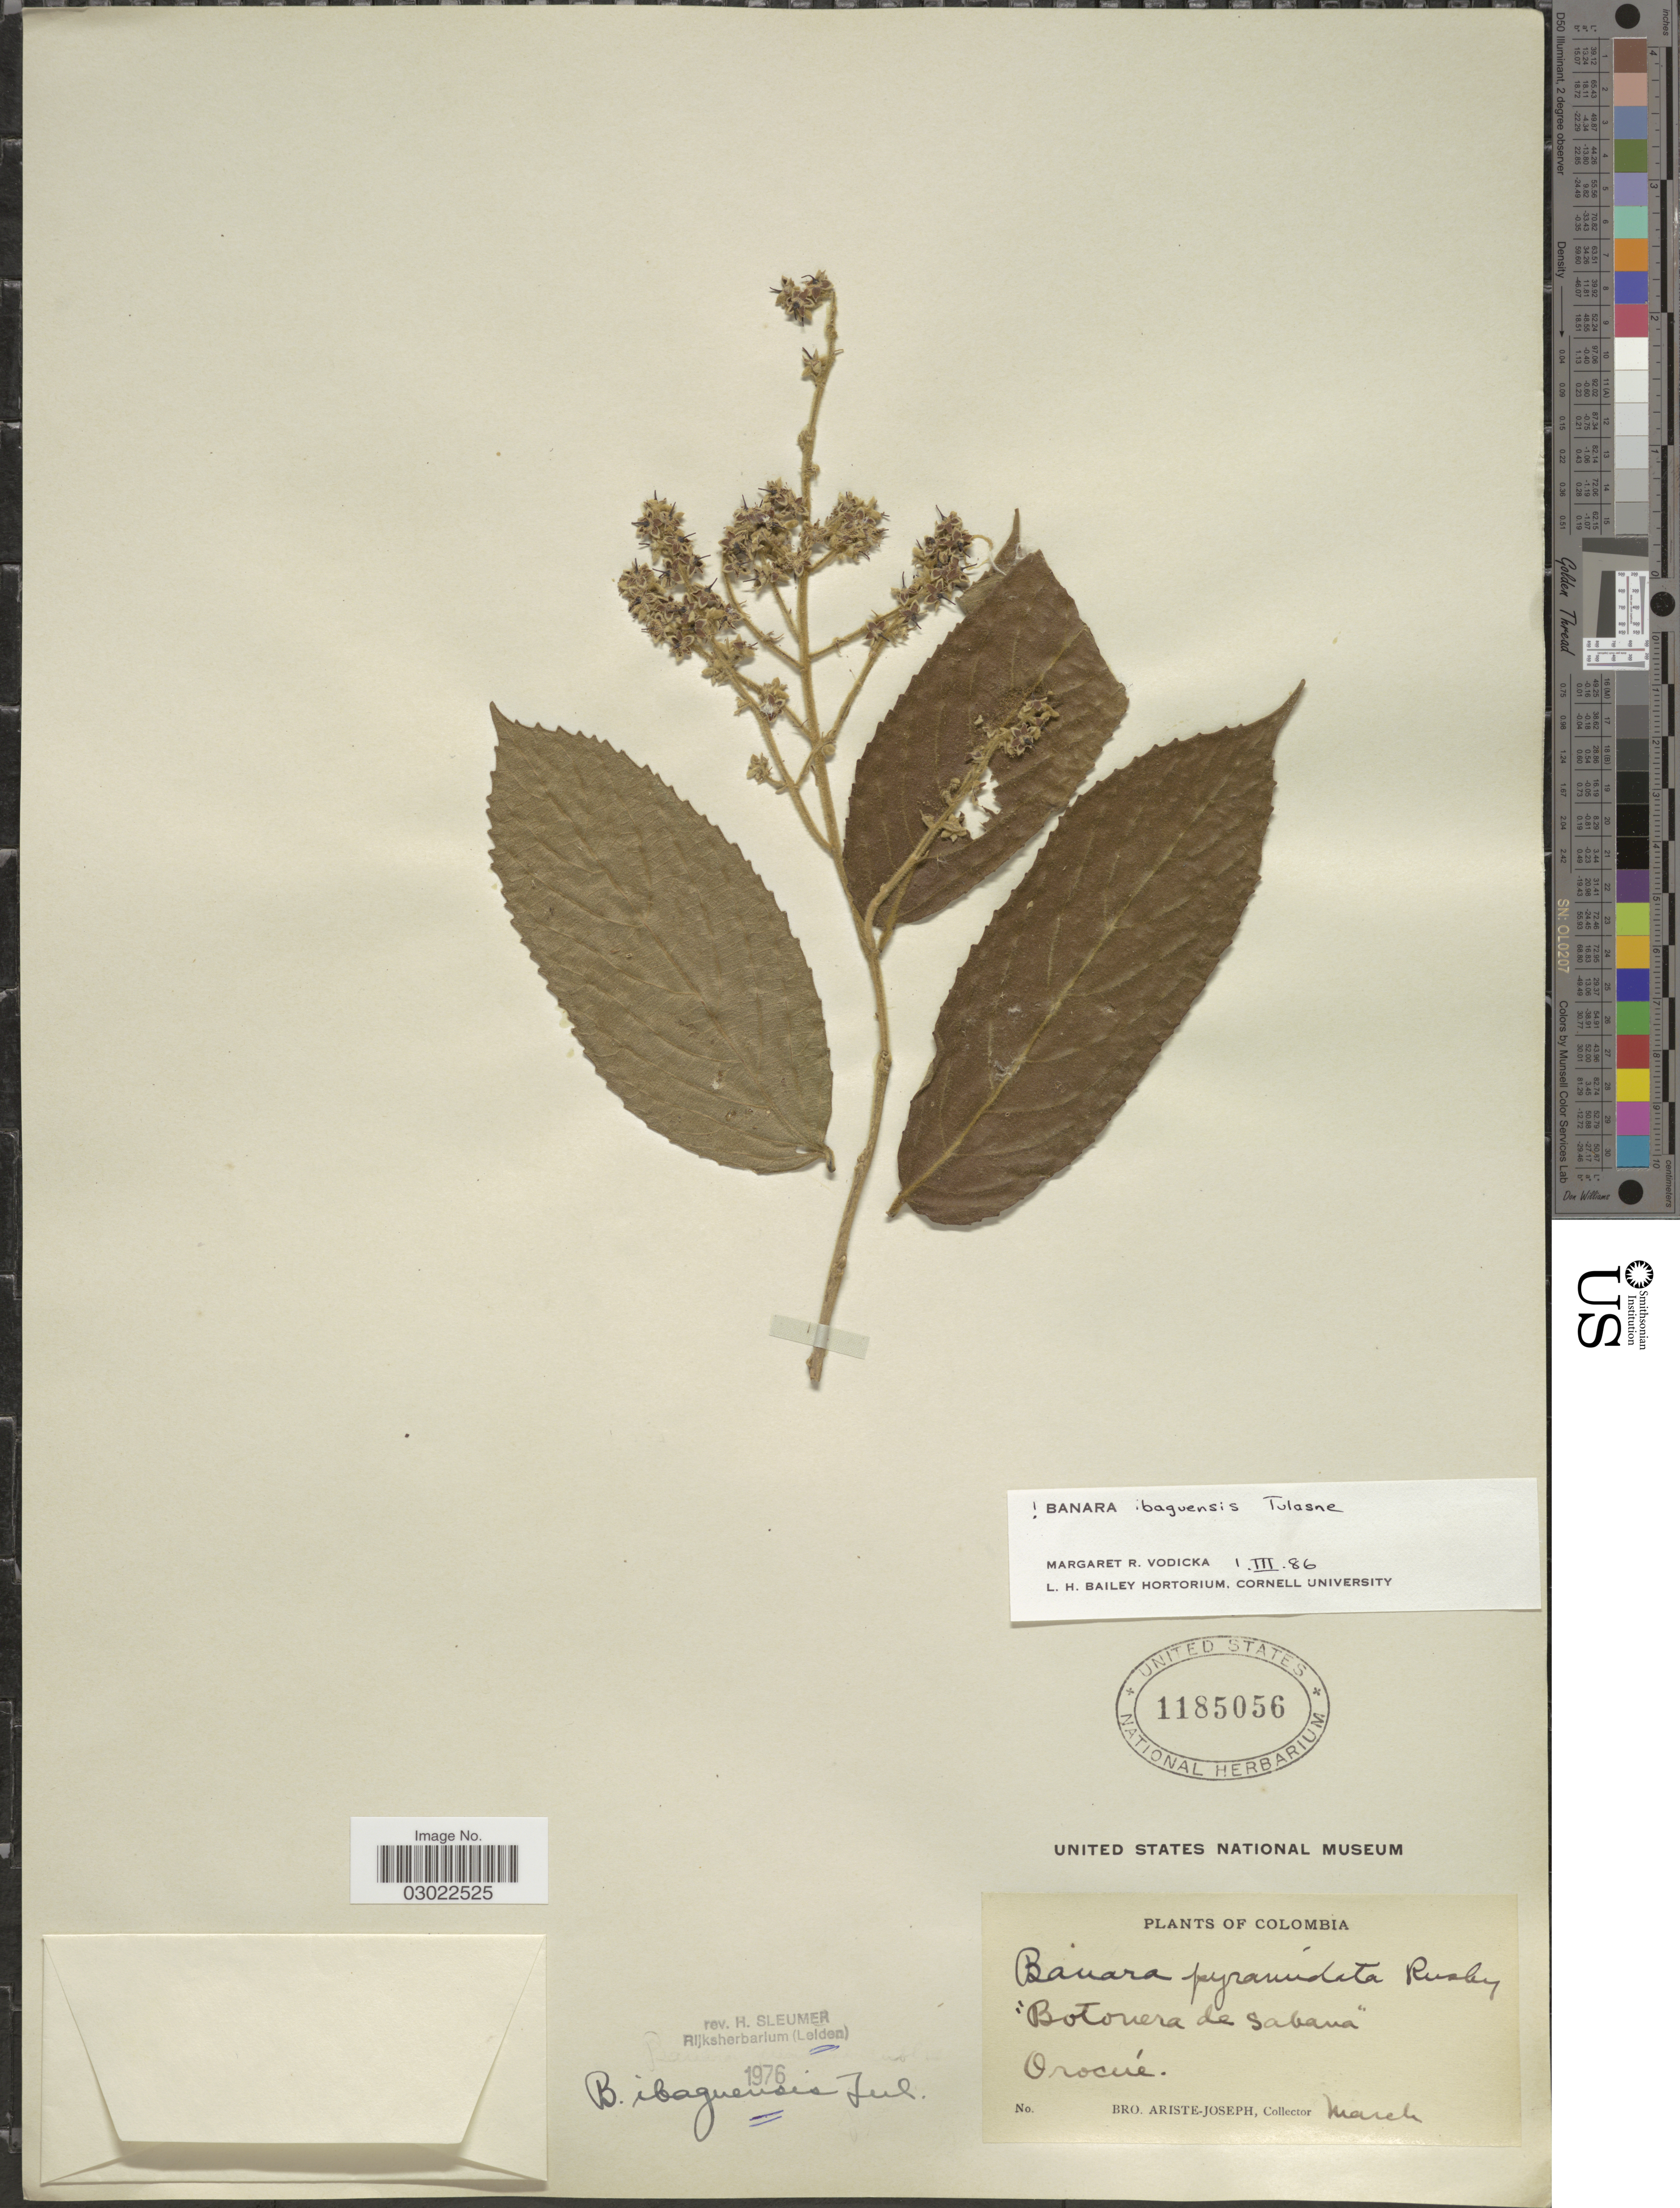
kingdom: Plantae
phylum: Tracheophyta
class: Magnoliopsida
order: Malpighiales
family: Salicaceae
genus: Banara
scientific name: Banara ibaguensis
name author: Tul.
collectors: Bro. Ariste-Joseph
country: Colombia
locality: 'Botonera de Sabana' Orocué.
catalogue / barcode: US 1185056